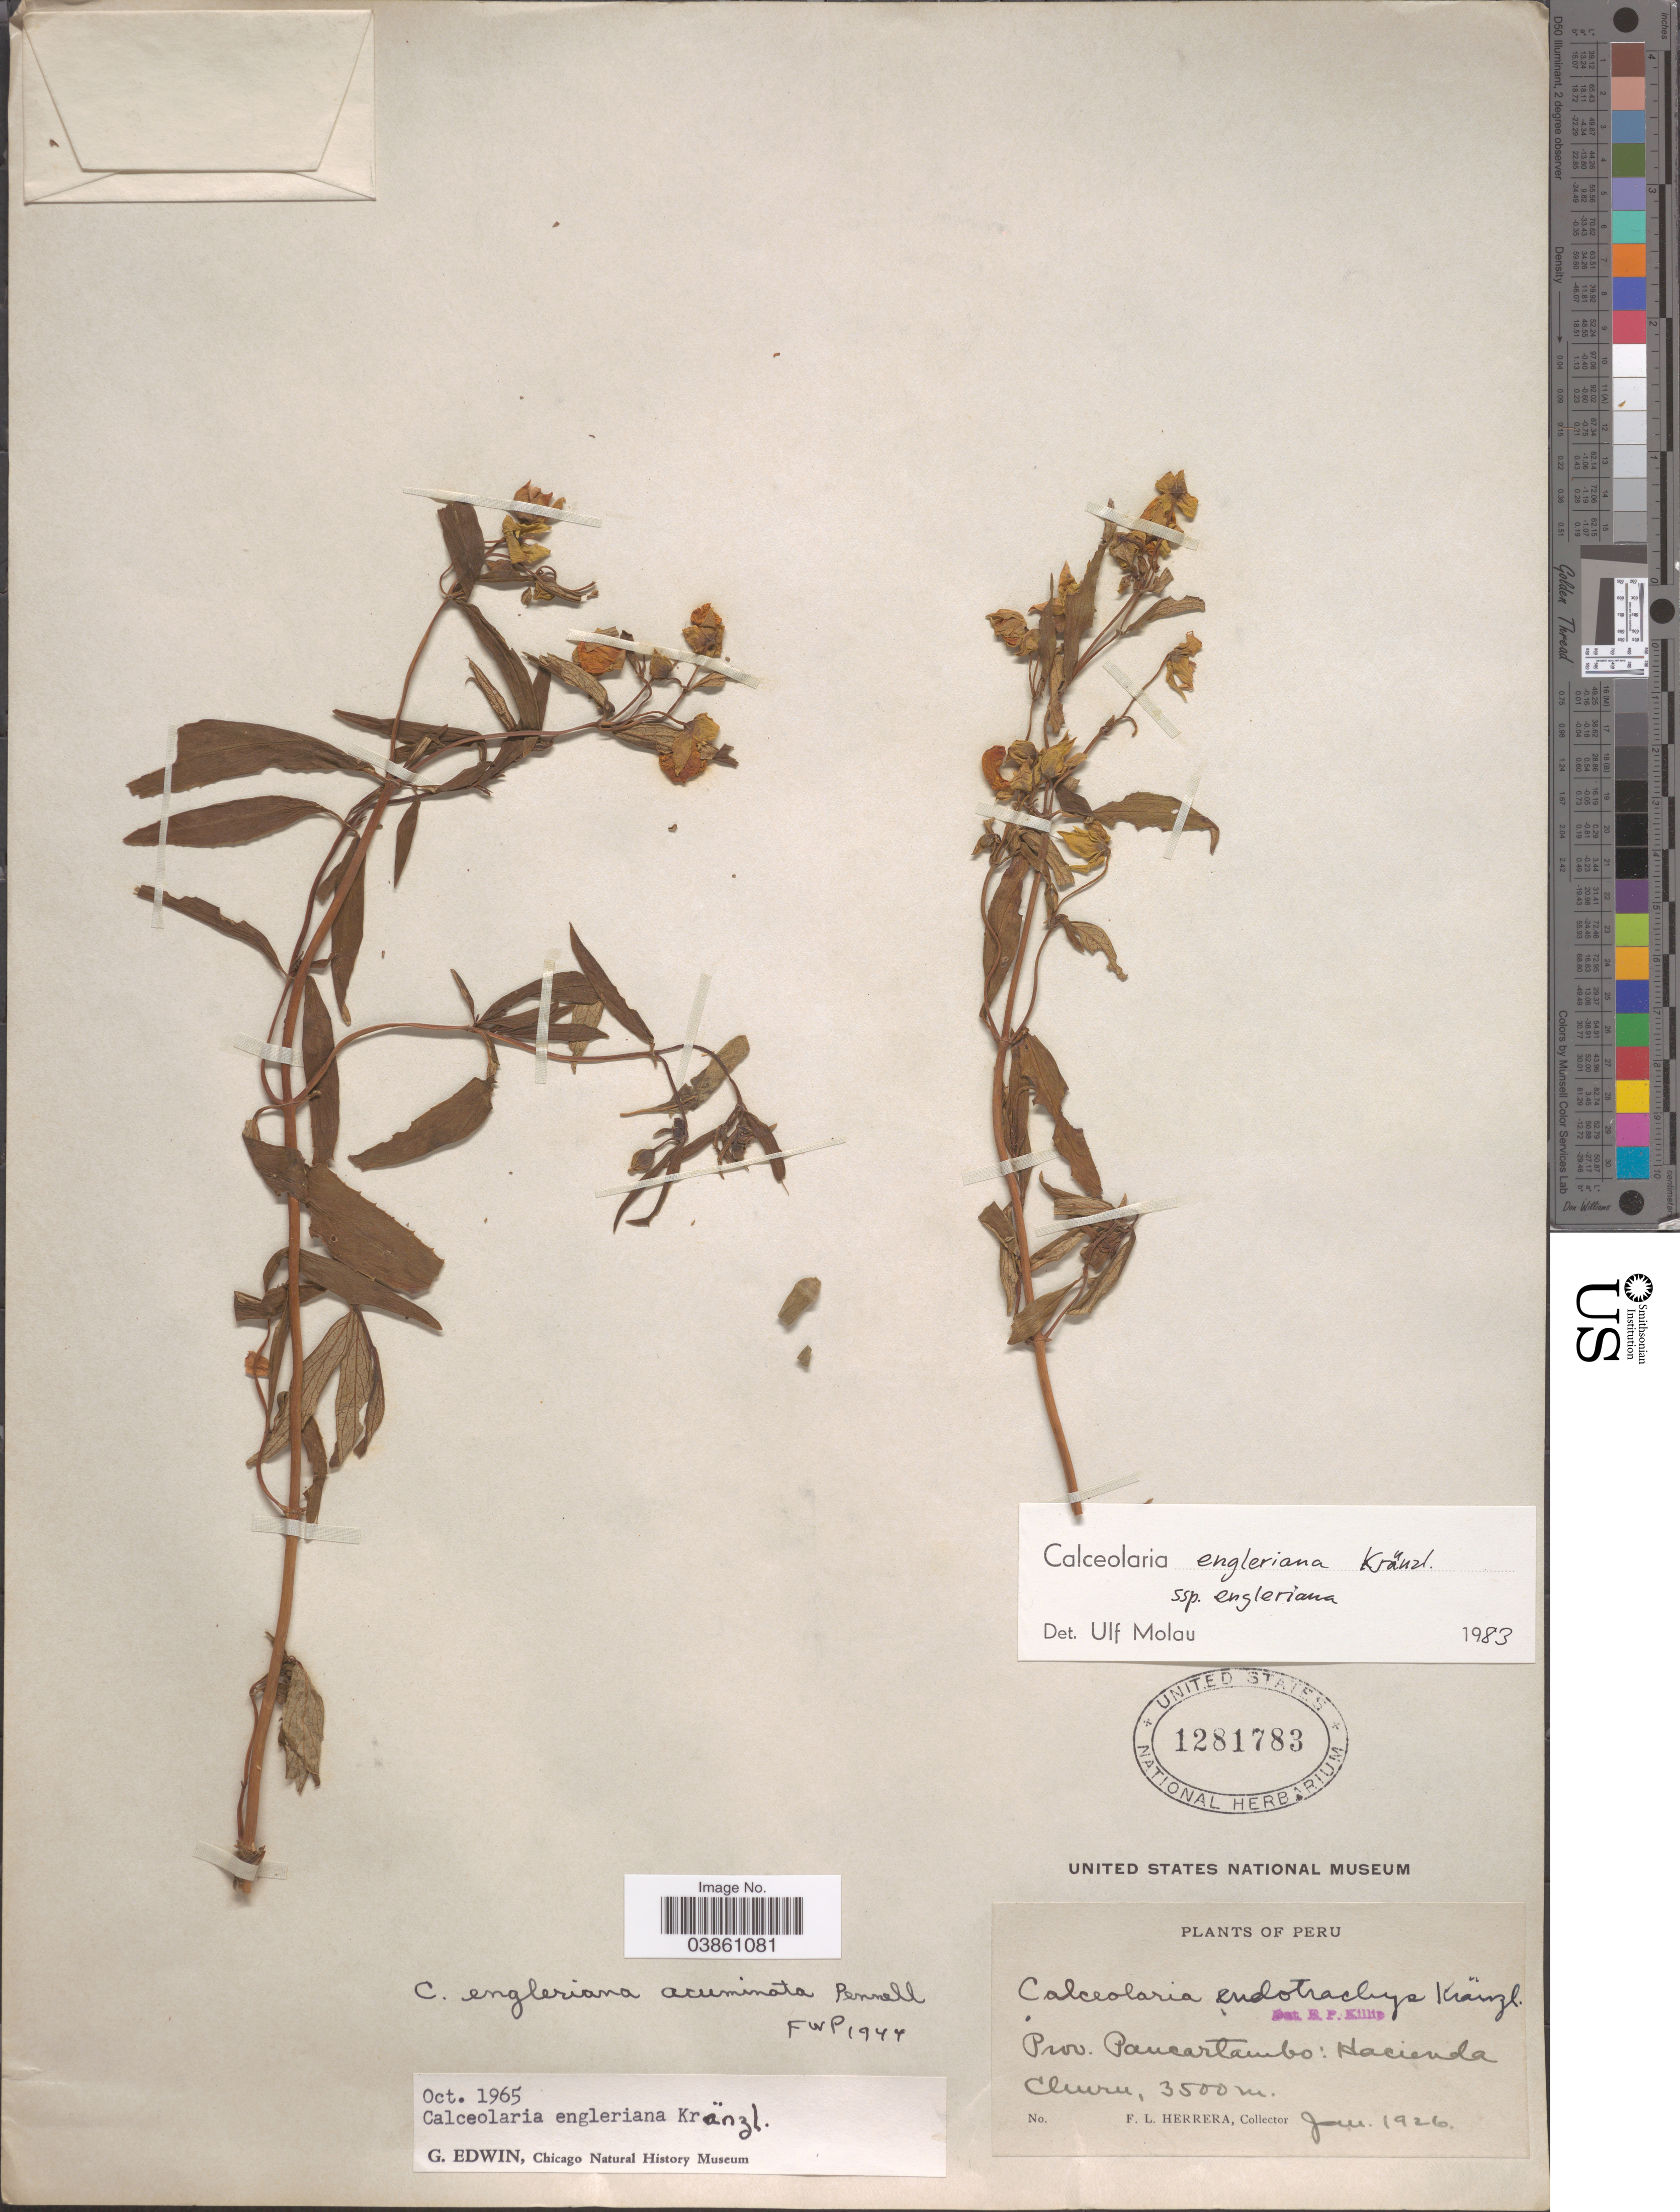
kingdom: Plantae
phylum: Tracheophyta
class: Magnoliopsida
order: Lamiales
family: Calceolariaceae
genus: Calceolaria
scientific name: Calceolaria engleriana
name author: Kraenzl.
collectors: F. L. Herrera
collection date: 1926-01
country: Peru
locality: Prov. Paucartambo: Hacienda Cluiru.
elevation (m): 3500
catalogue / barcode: US 1281783